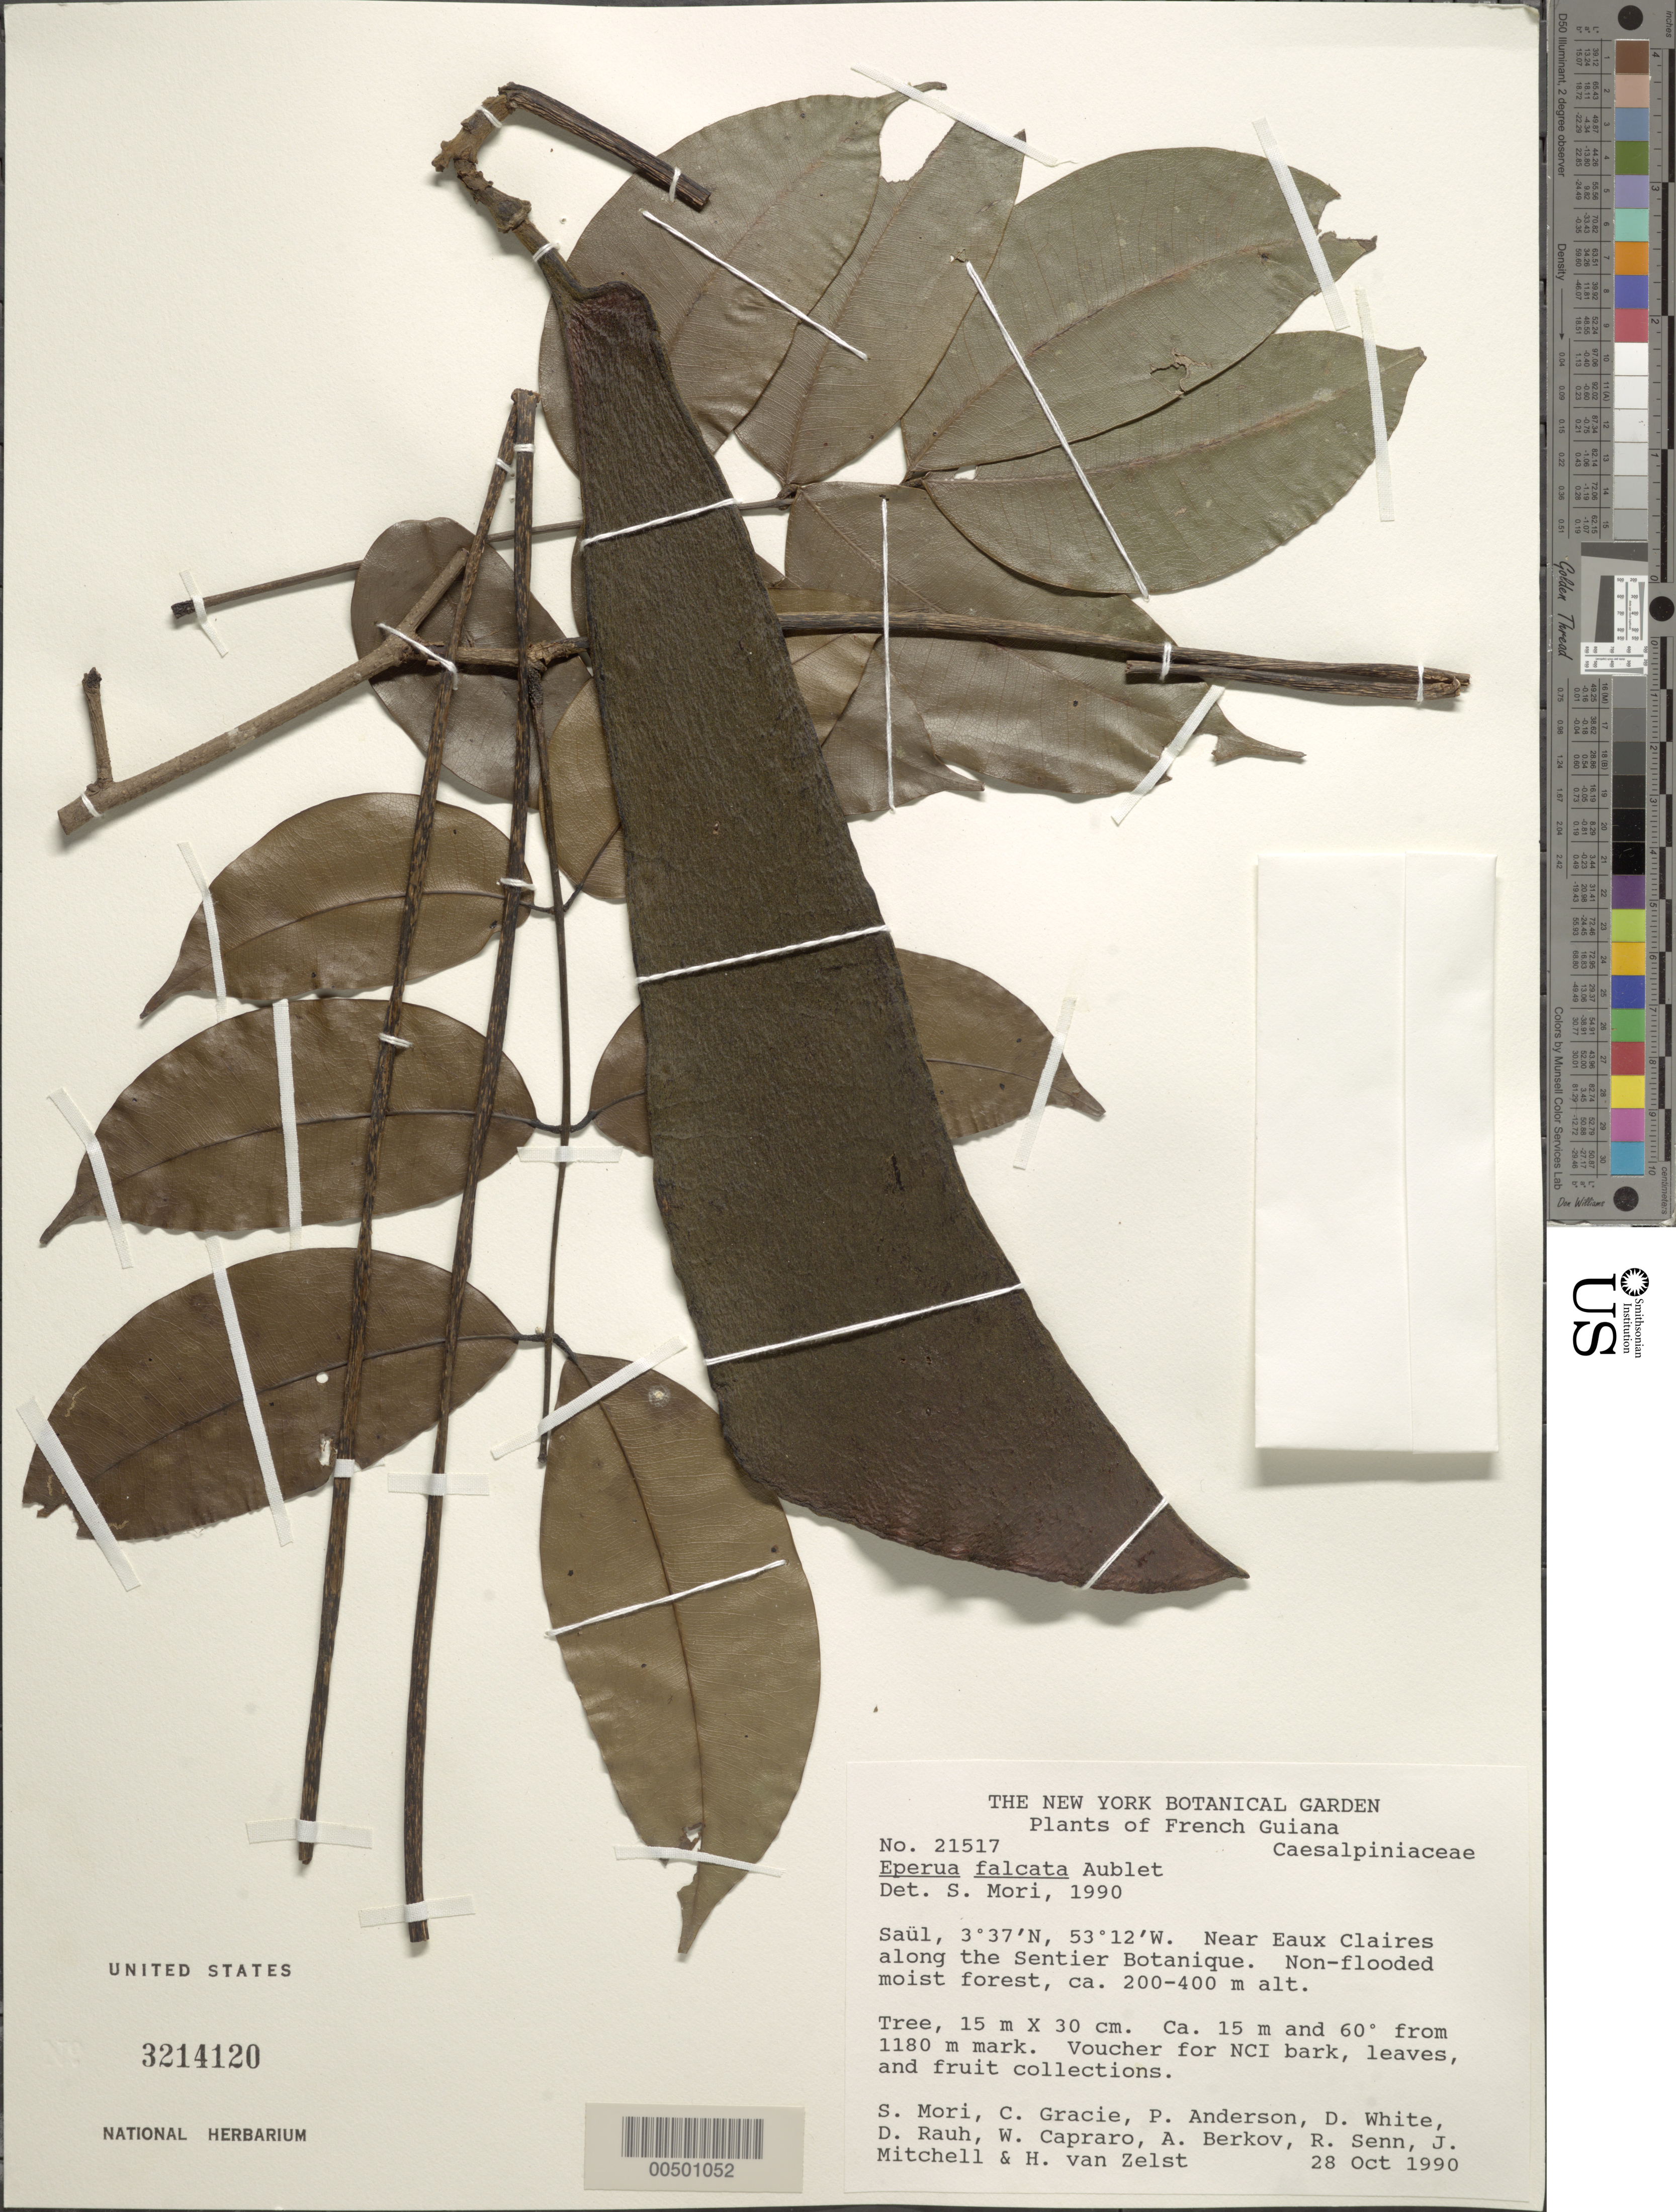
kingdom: Plantae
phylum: Tracheophyta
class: Magnoliopsida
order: Fabales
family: Fabaceae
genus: Eperua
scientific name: Eperua falcata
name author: Aubl.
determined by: Mori, Scott A.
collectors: S. Mori, C. A. Gracie, P. Anderson, D. White & D. Rauh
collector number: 21517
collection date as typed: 28 Oct 1990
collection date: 1990-10-28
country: French Guiana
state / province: Saint-Laurent-du-Maroni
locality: Saul, near eaux claires along the sentier botanique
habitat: Non-flooded moist forest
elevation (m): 200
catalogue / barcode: US 3214120